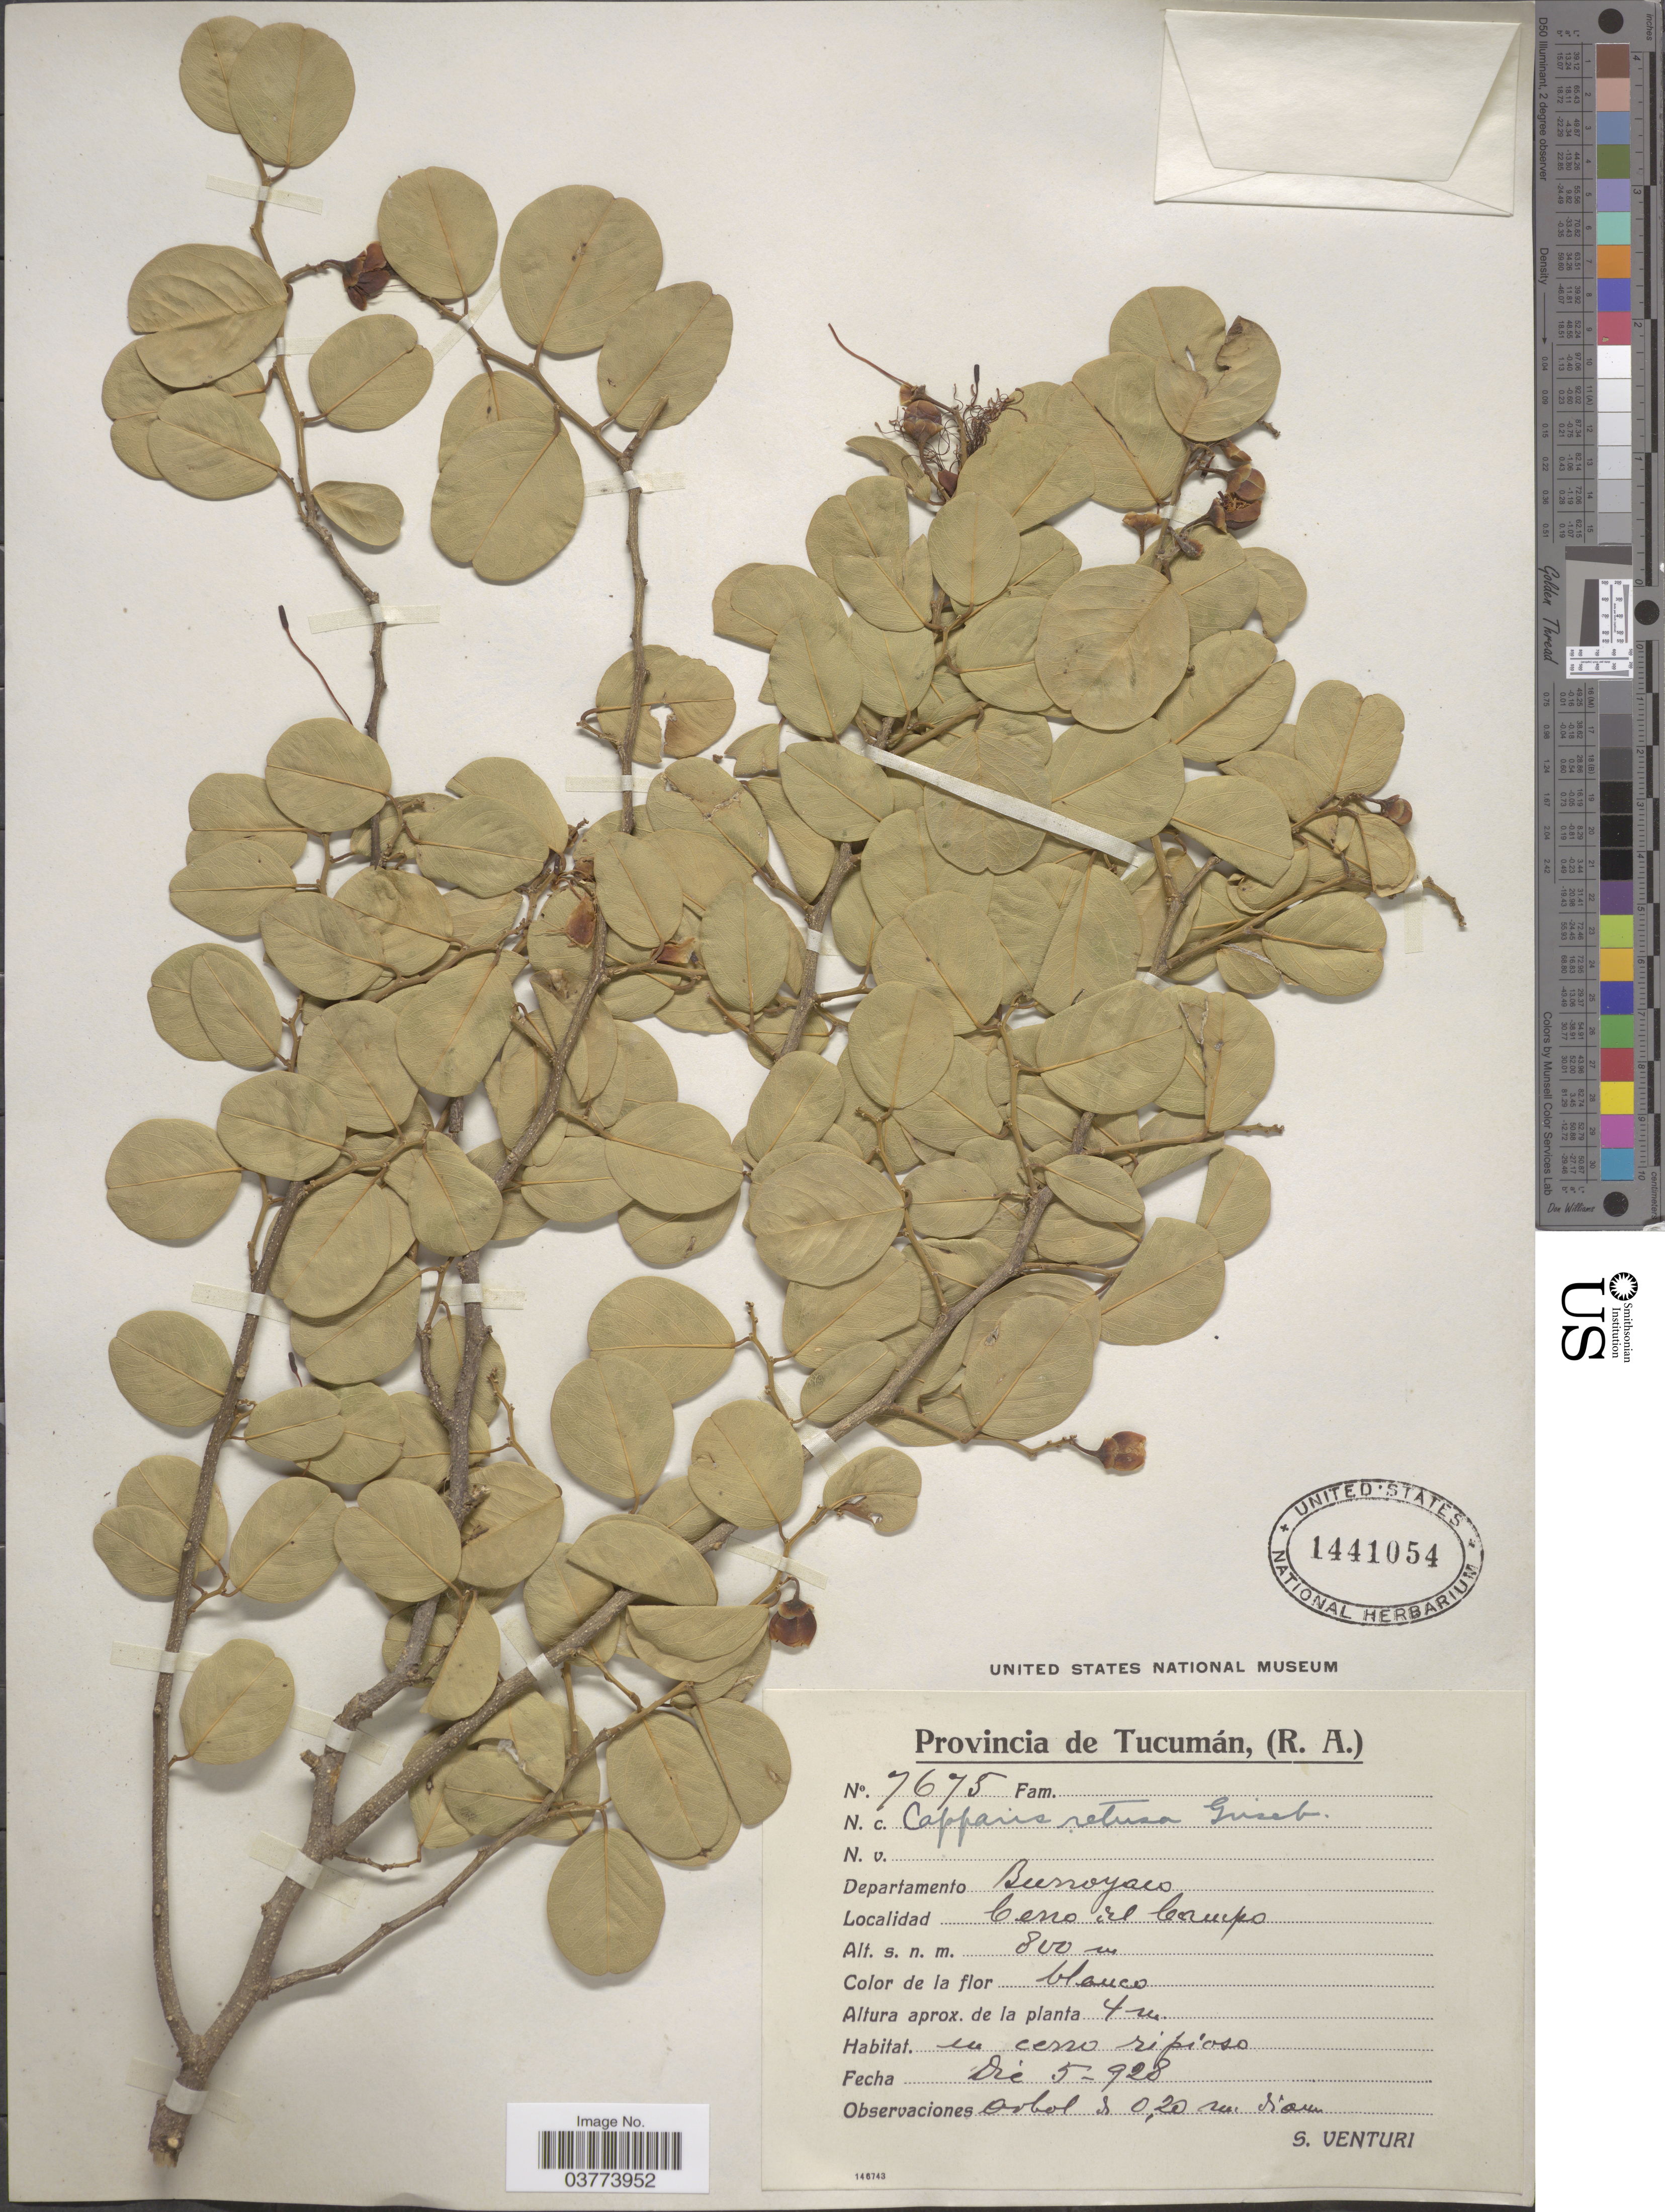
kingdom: Plantae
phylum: Tracheophyta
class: Magnoliopsida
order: Brassicales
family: Capparaceae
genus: Cynophalla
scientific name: Cynophalla retusa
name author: (Griseb.) Cornejo & Iltis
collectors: S. Venturi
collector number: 7675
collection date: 1928-12-05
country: Argentina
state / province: Tucuman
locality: Departamento Burruyacu. Cerro del Campo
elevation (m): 800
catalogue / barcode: US 1441054